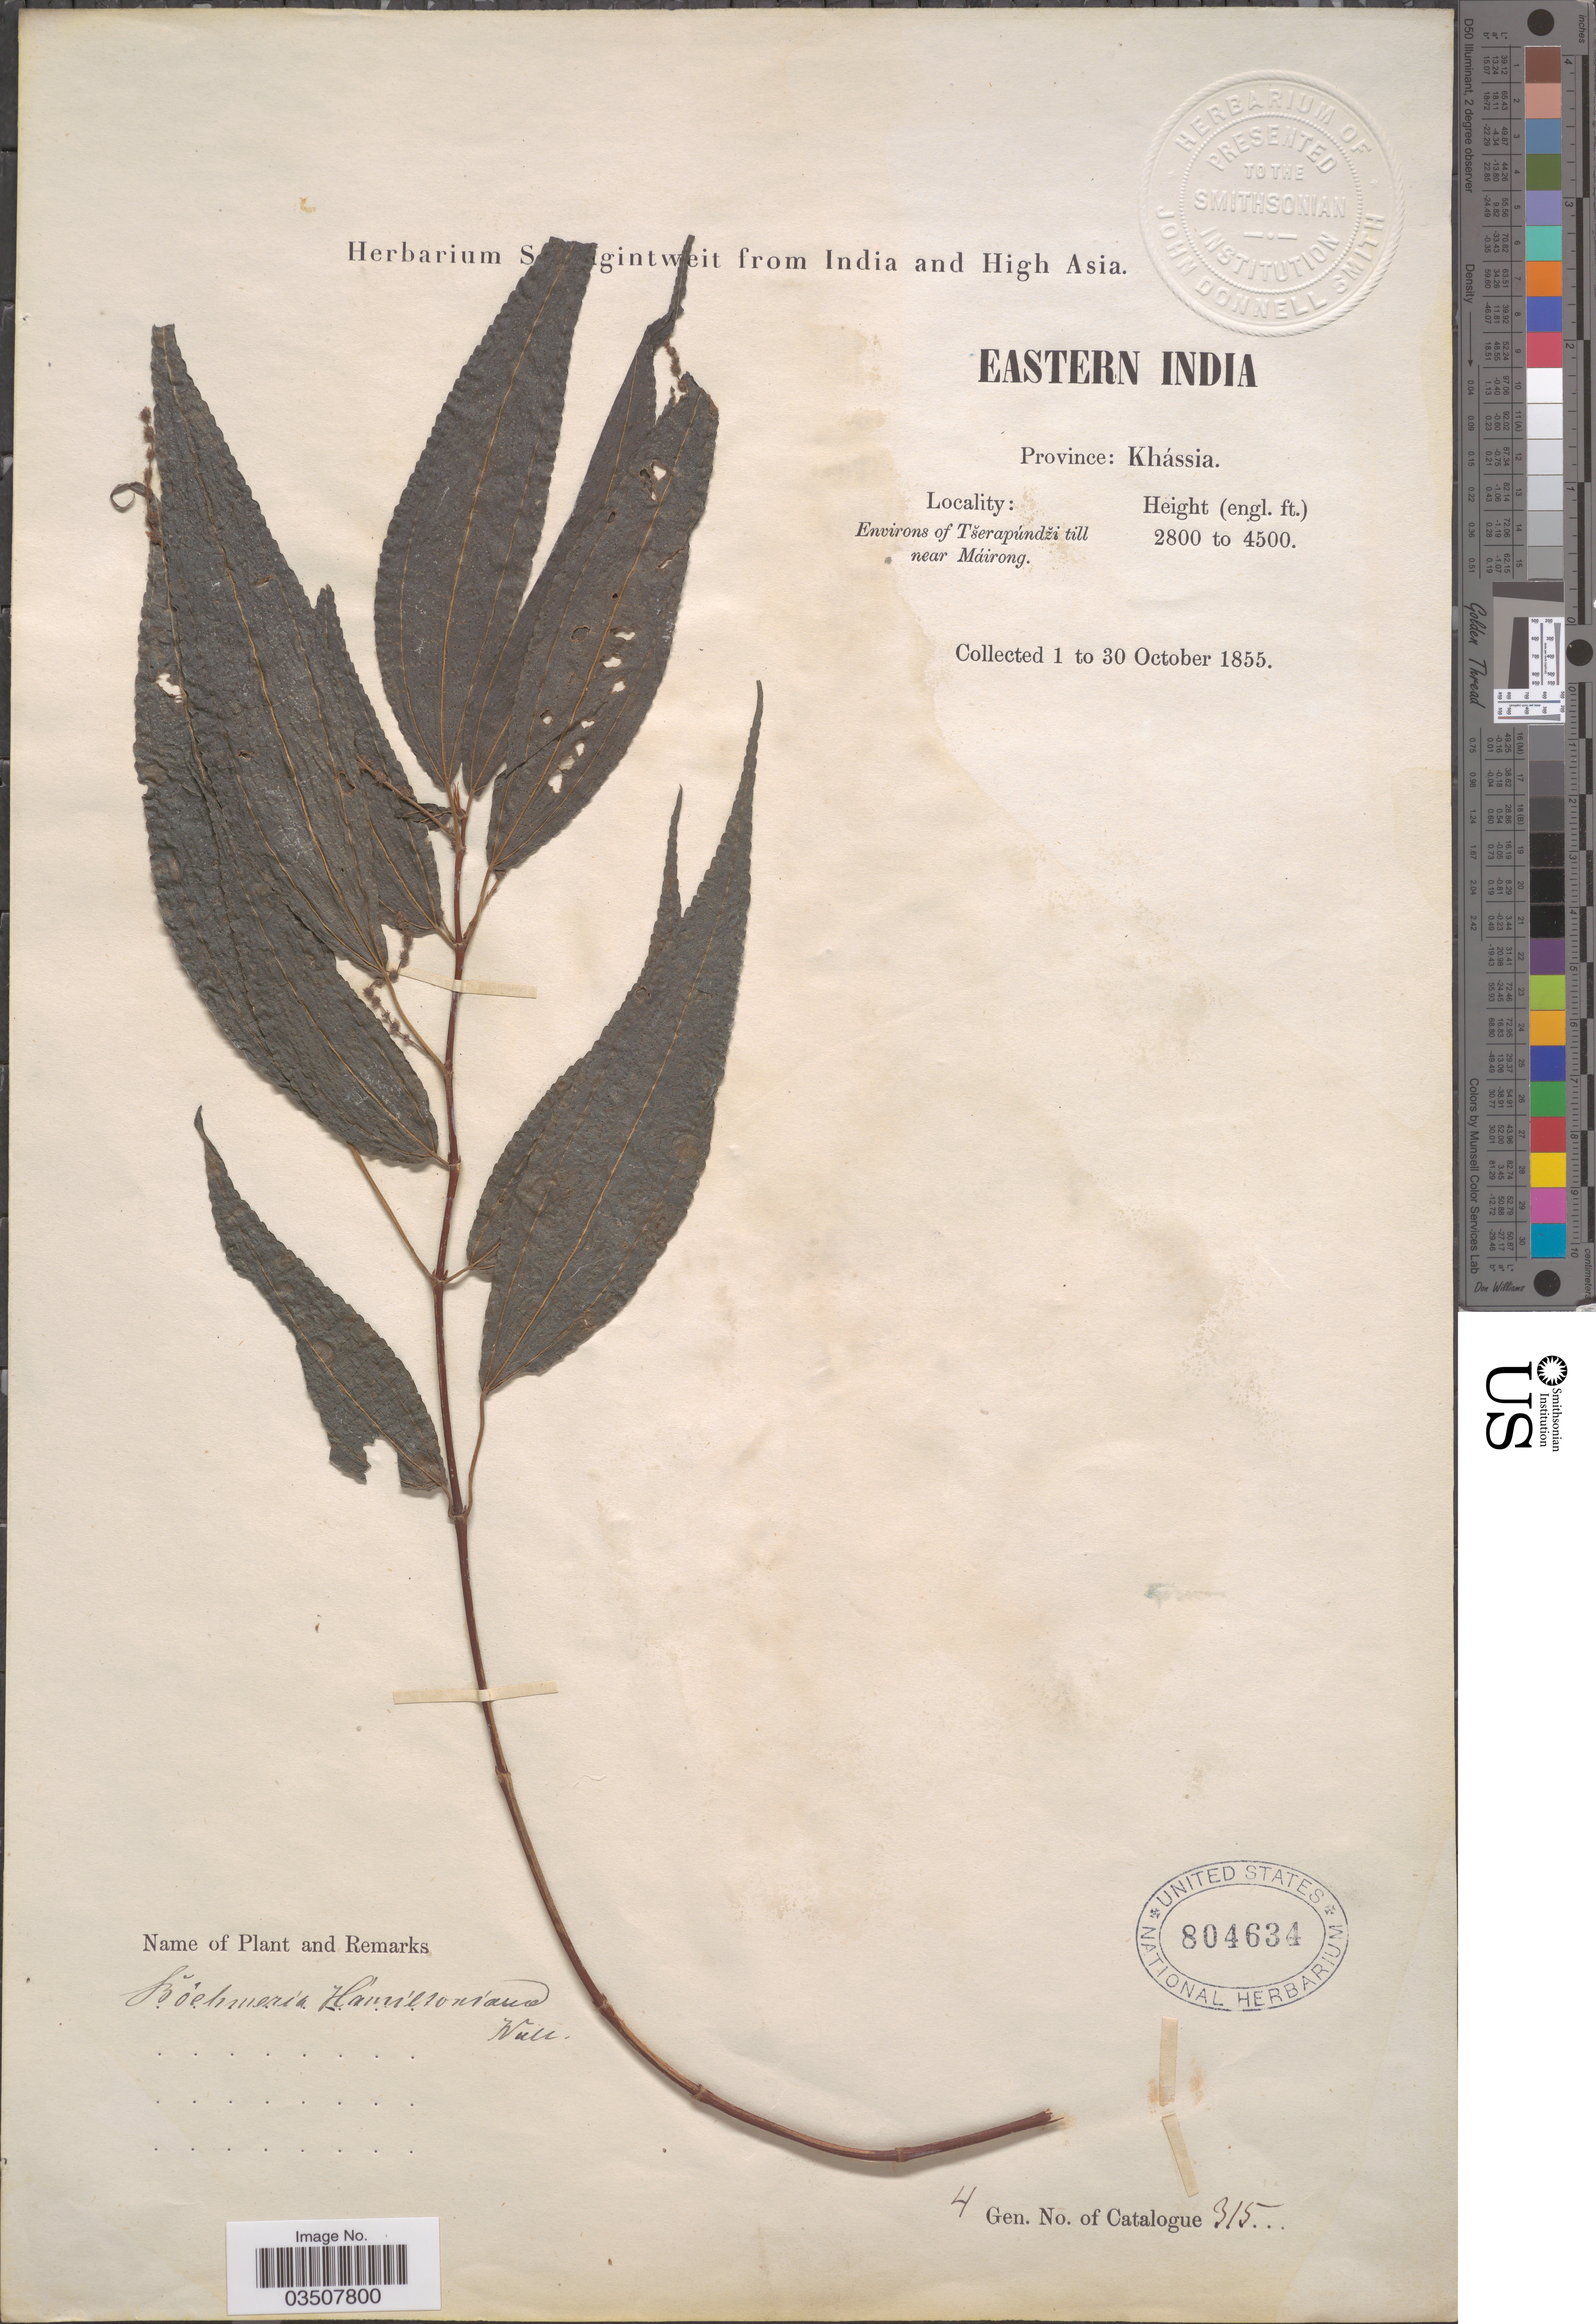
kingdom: Plantae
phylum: Tracheophyta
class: Magnoliopsida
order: Rosales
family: Urticaceae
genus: Boehmeria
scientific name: Boehmeria hamiltoniana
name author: Wedd.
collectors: ex herb. Schlagintweit from India and High Asia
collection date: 1855-10-01/1855-10-30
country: India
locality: Eastern India. Province: Khássia. Environs of Tšerapúndži till near Máirong.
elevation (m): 853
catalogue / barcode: US 804634